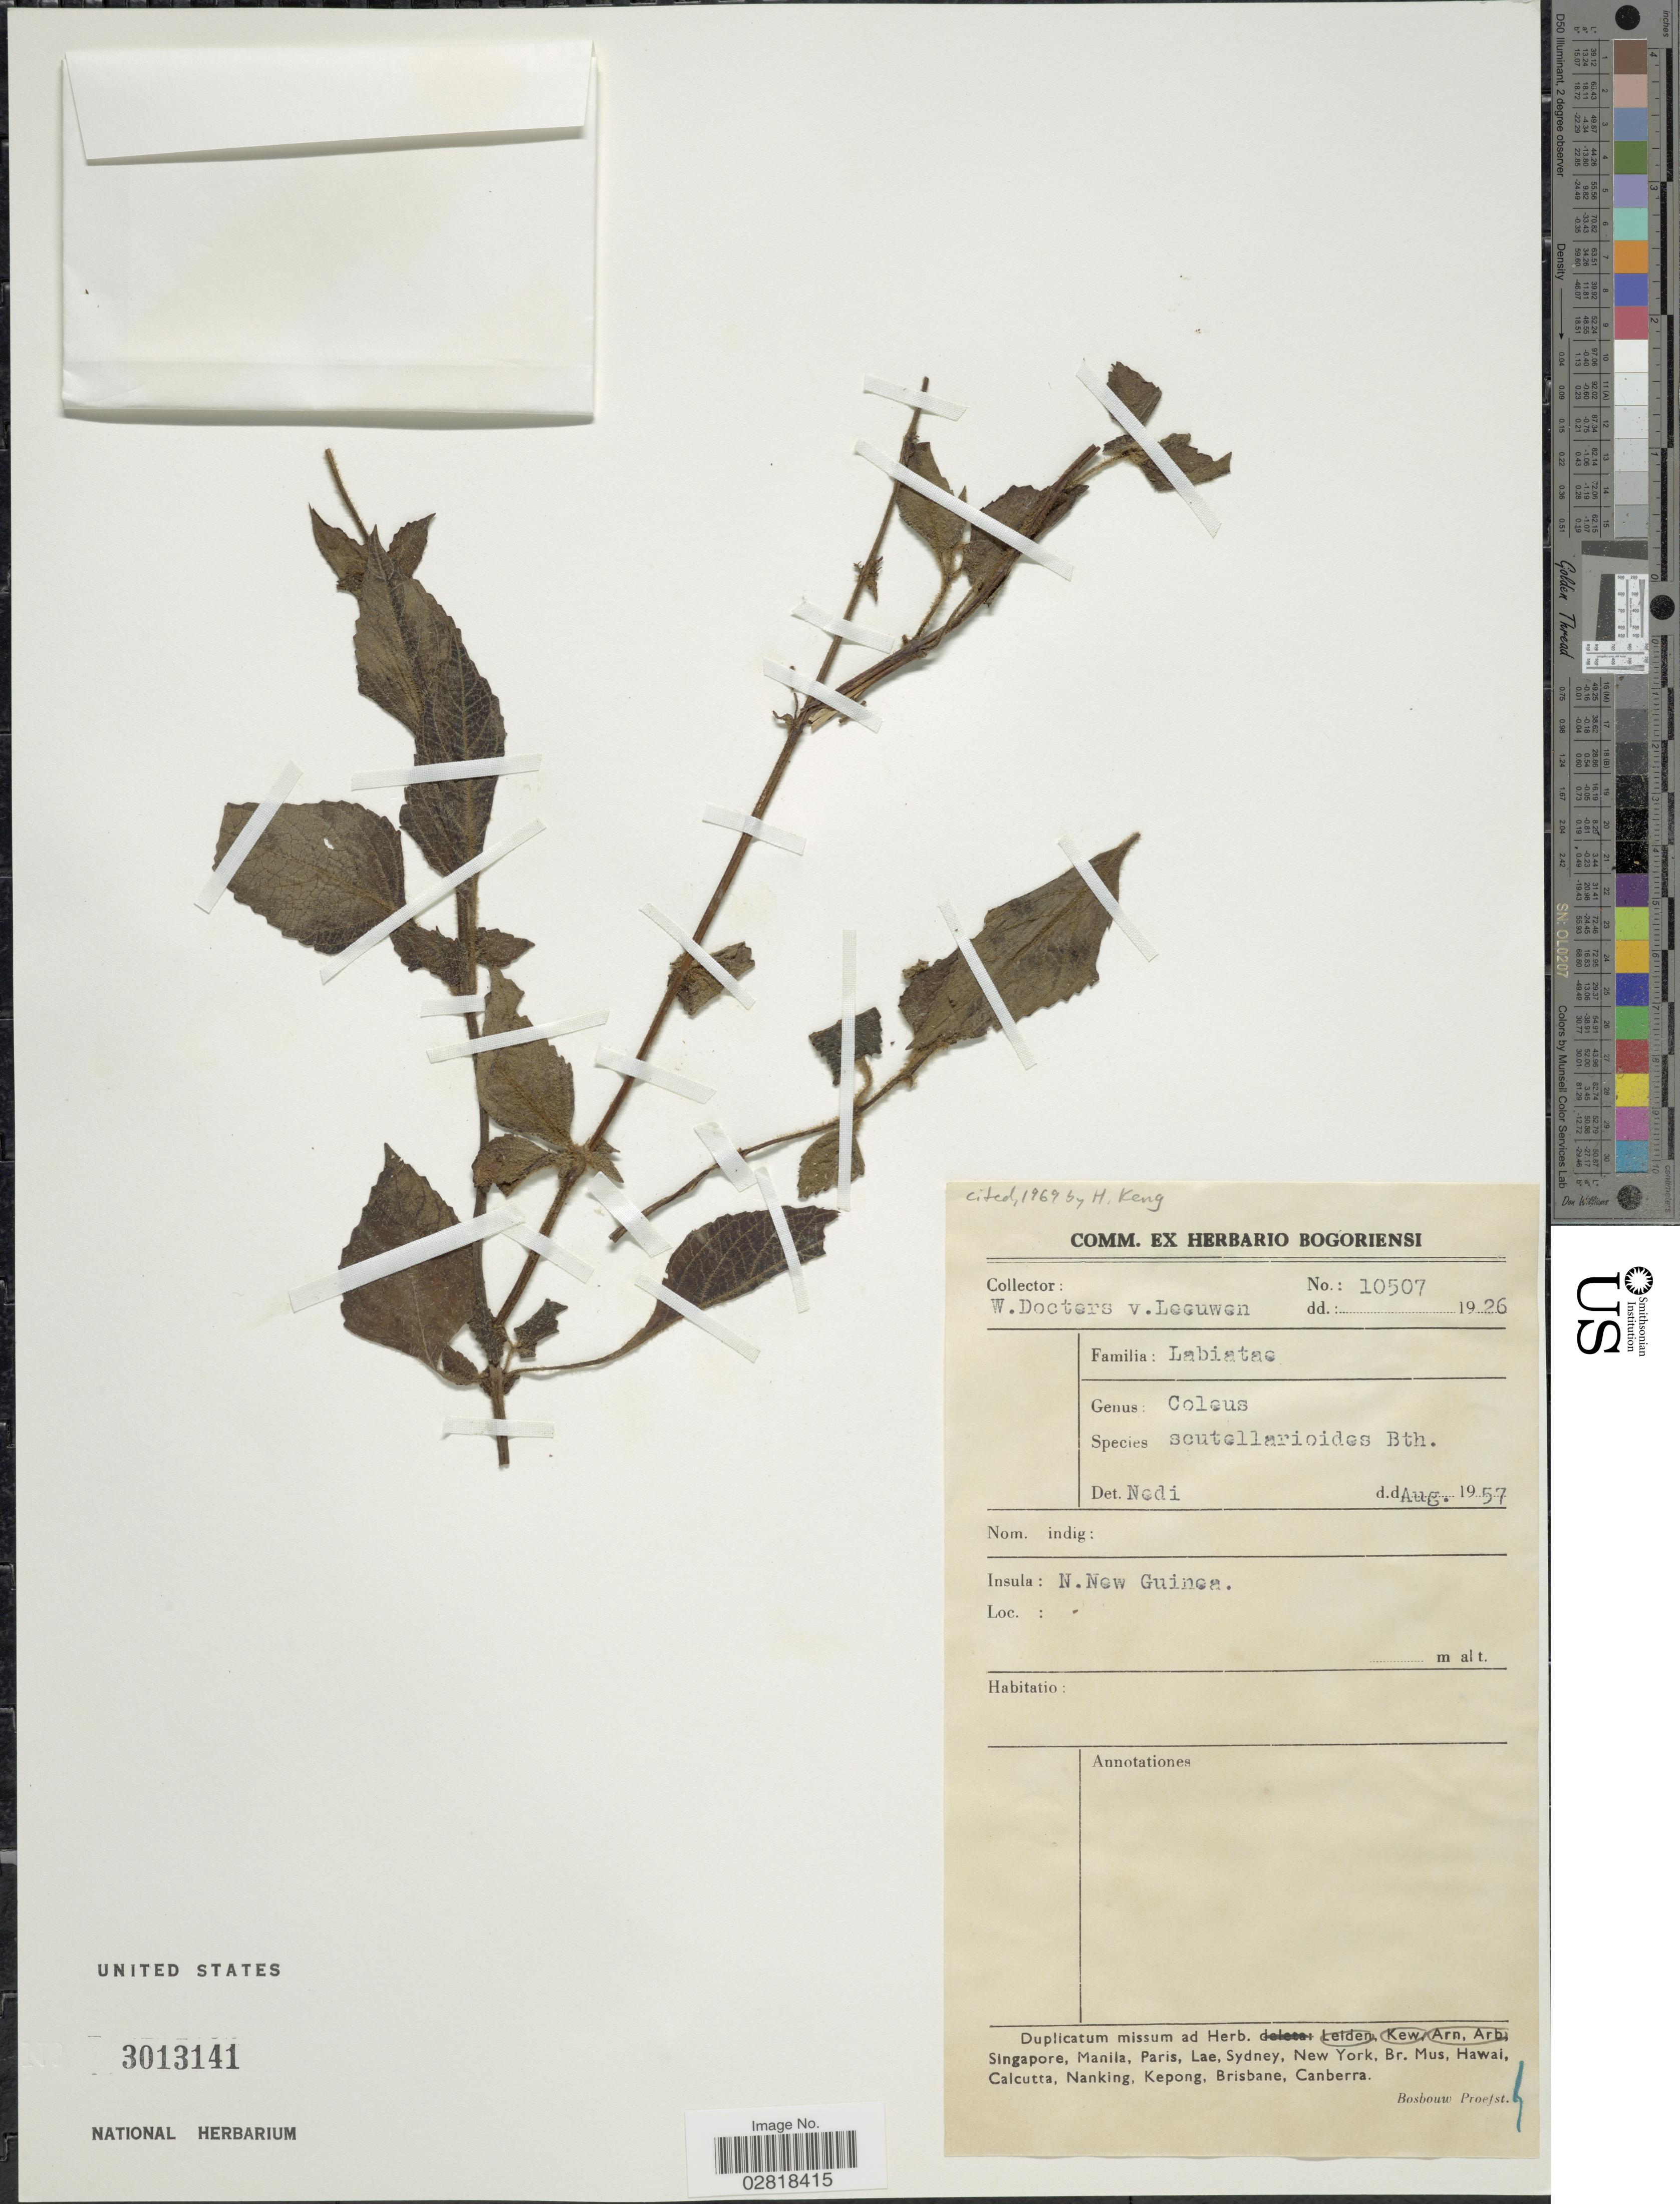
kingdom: Plantae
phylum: Tracheophyta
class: Magnoliopsida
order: Lamiales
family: Lamiaceae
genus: Coleus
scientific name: Coleus scutellarioides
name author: (L.) Benth.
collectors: W. Docters van Leeuwen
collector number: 10507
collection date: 1926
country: Indonesia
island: New Guinea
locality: Insula: N. New Guinea.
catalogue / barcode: US 3013141